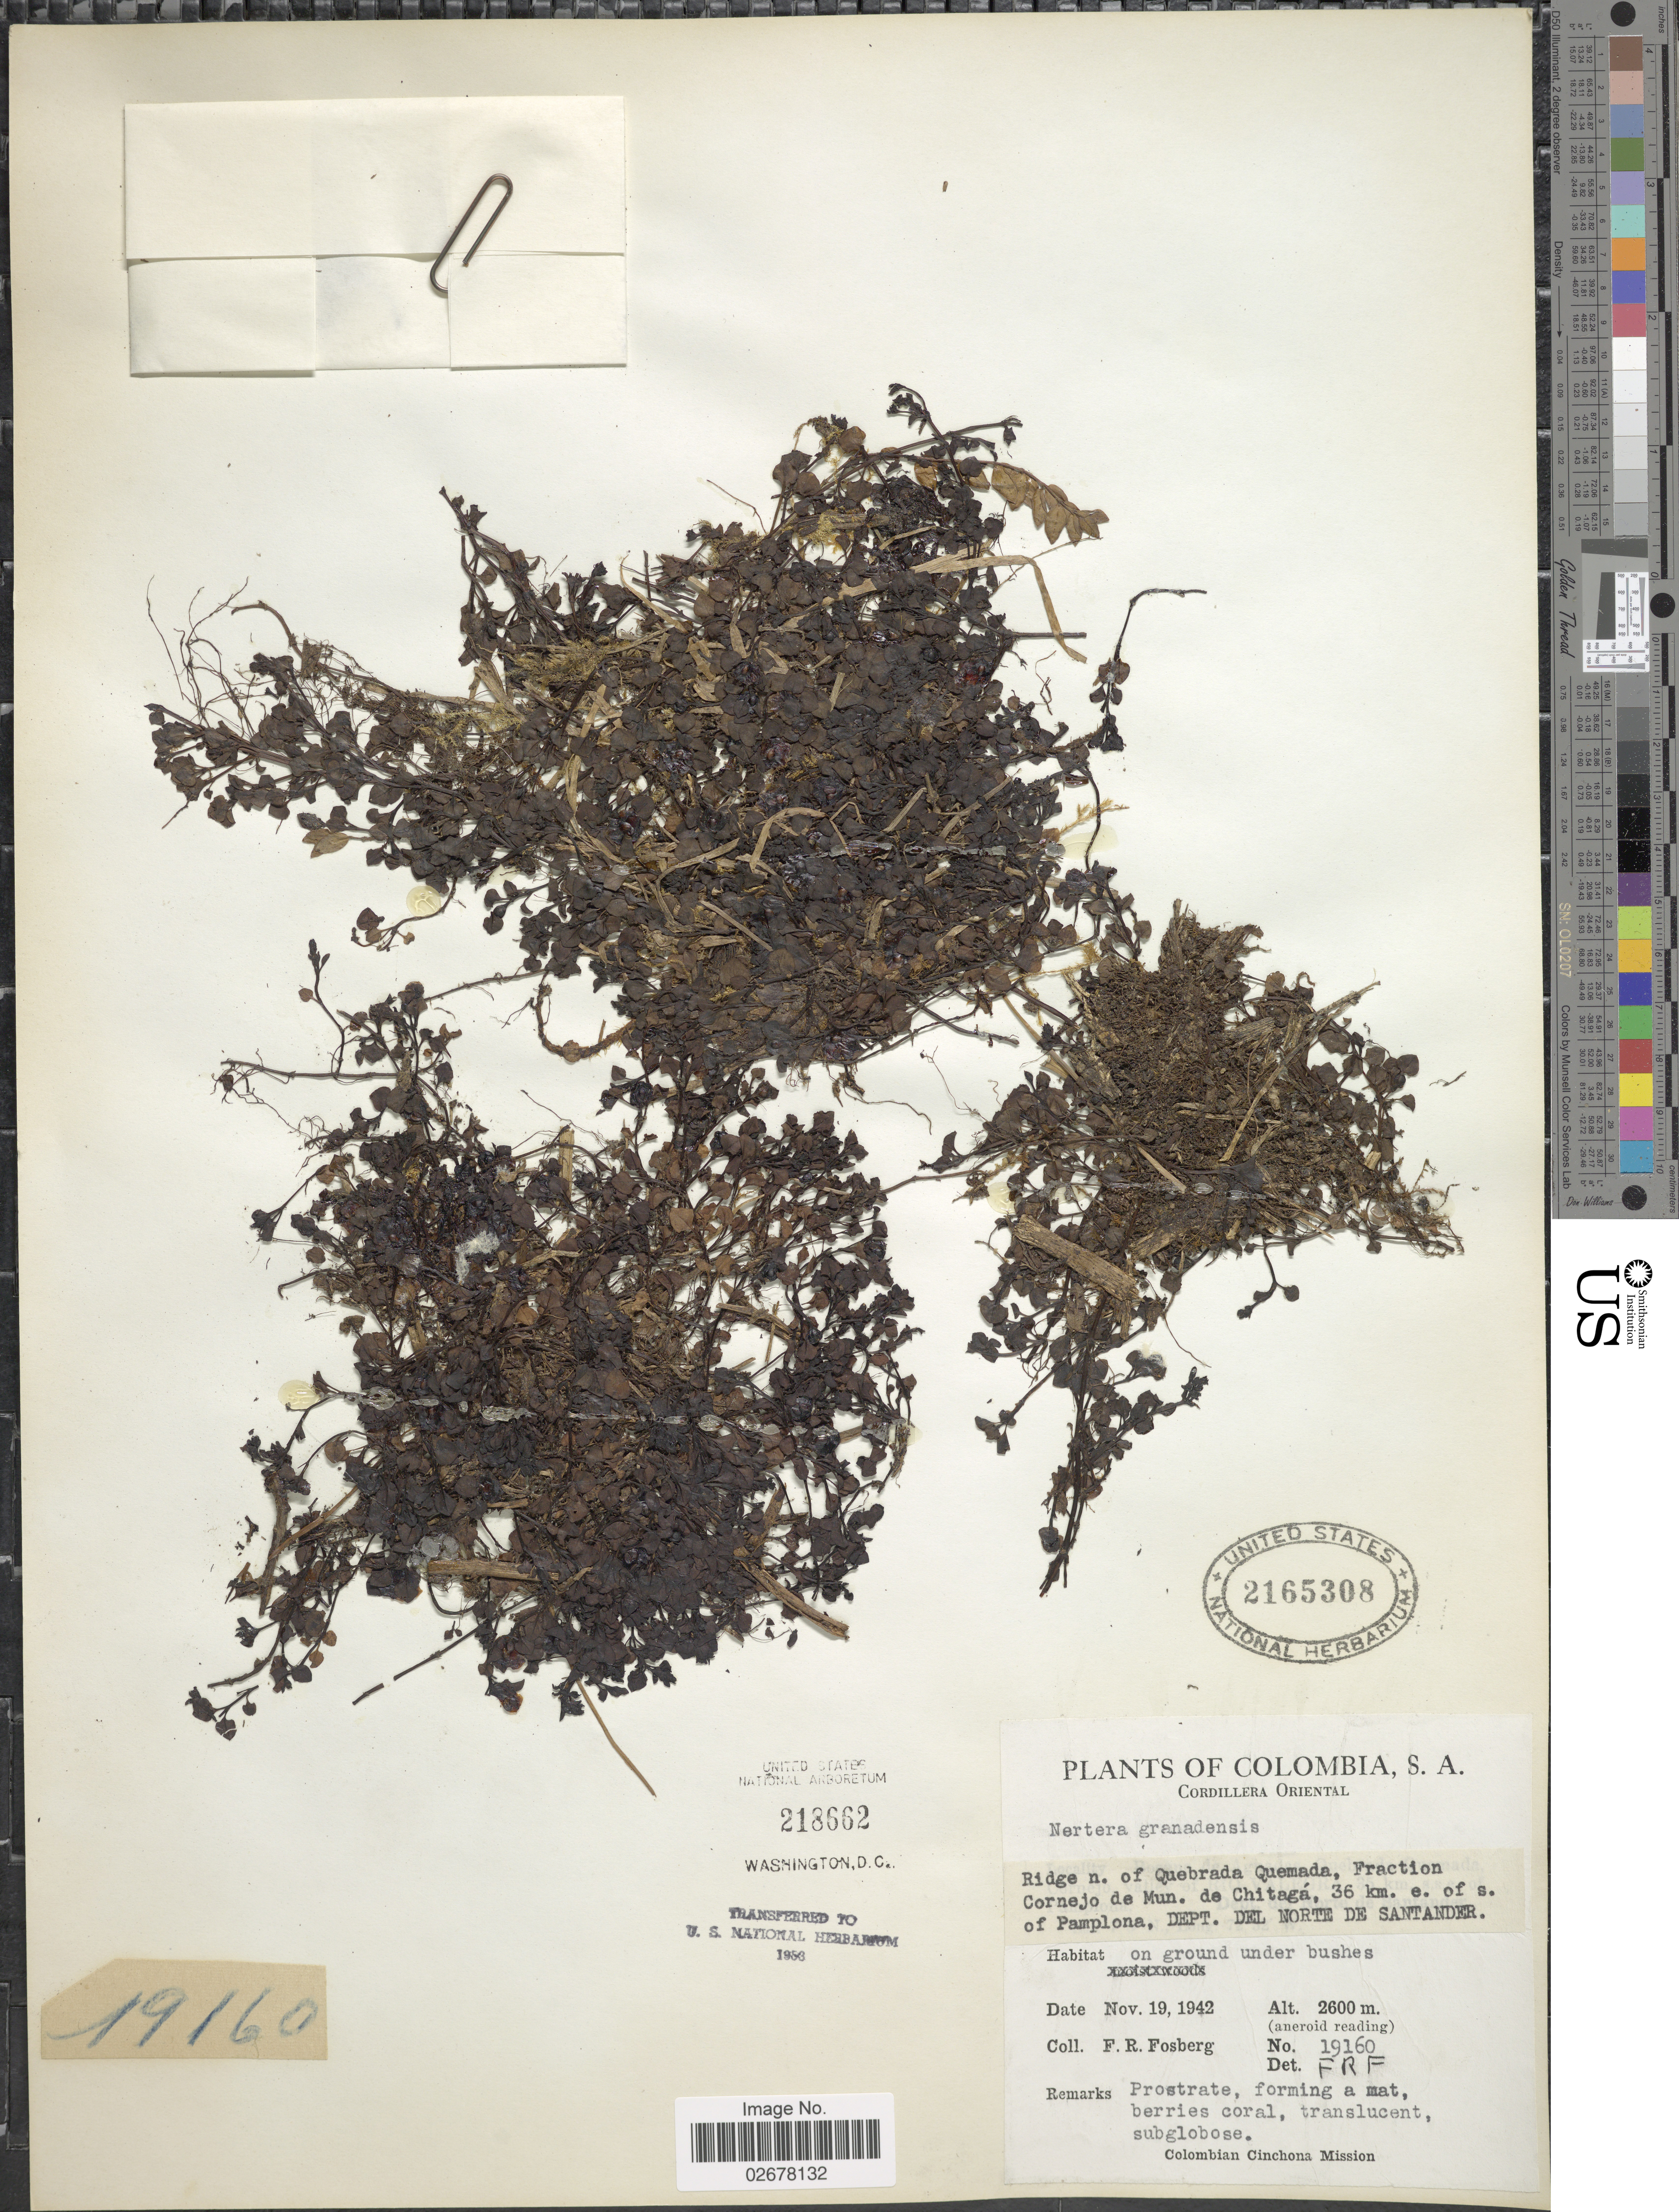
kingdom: Plantae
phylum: Tracheophyta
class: Magnoliopsida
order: Gentianales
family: Rubiaceae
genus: Nertera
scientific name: Nertera depressa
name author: Banks & Sol. ex Gaertn.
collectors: F. R. Fosberg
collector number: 19160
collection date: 1942-11-19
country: Colombia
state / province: Norte de Santander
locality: Cordillera Oriental, Ridge n. of Quebrada Quemada, Fraction Cornejo de Mun de Chitagá, 36 km. e. of s. of Pamplona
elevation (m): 2600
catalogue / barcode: US 2165308